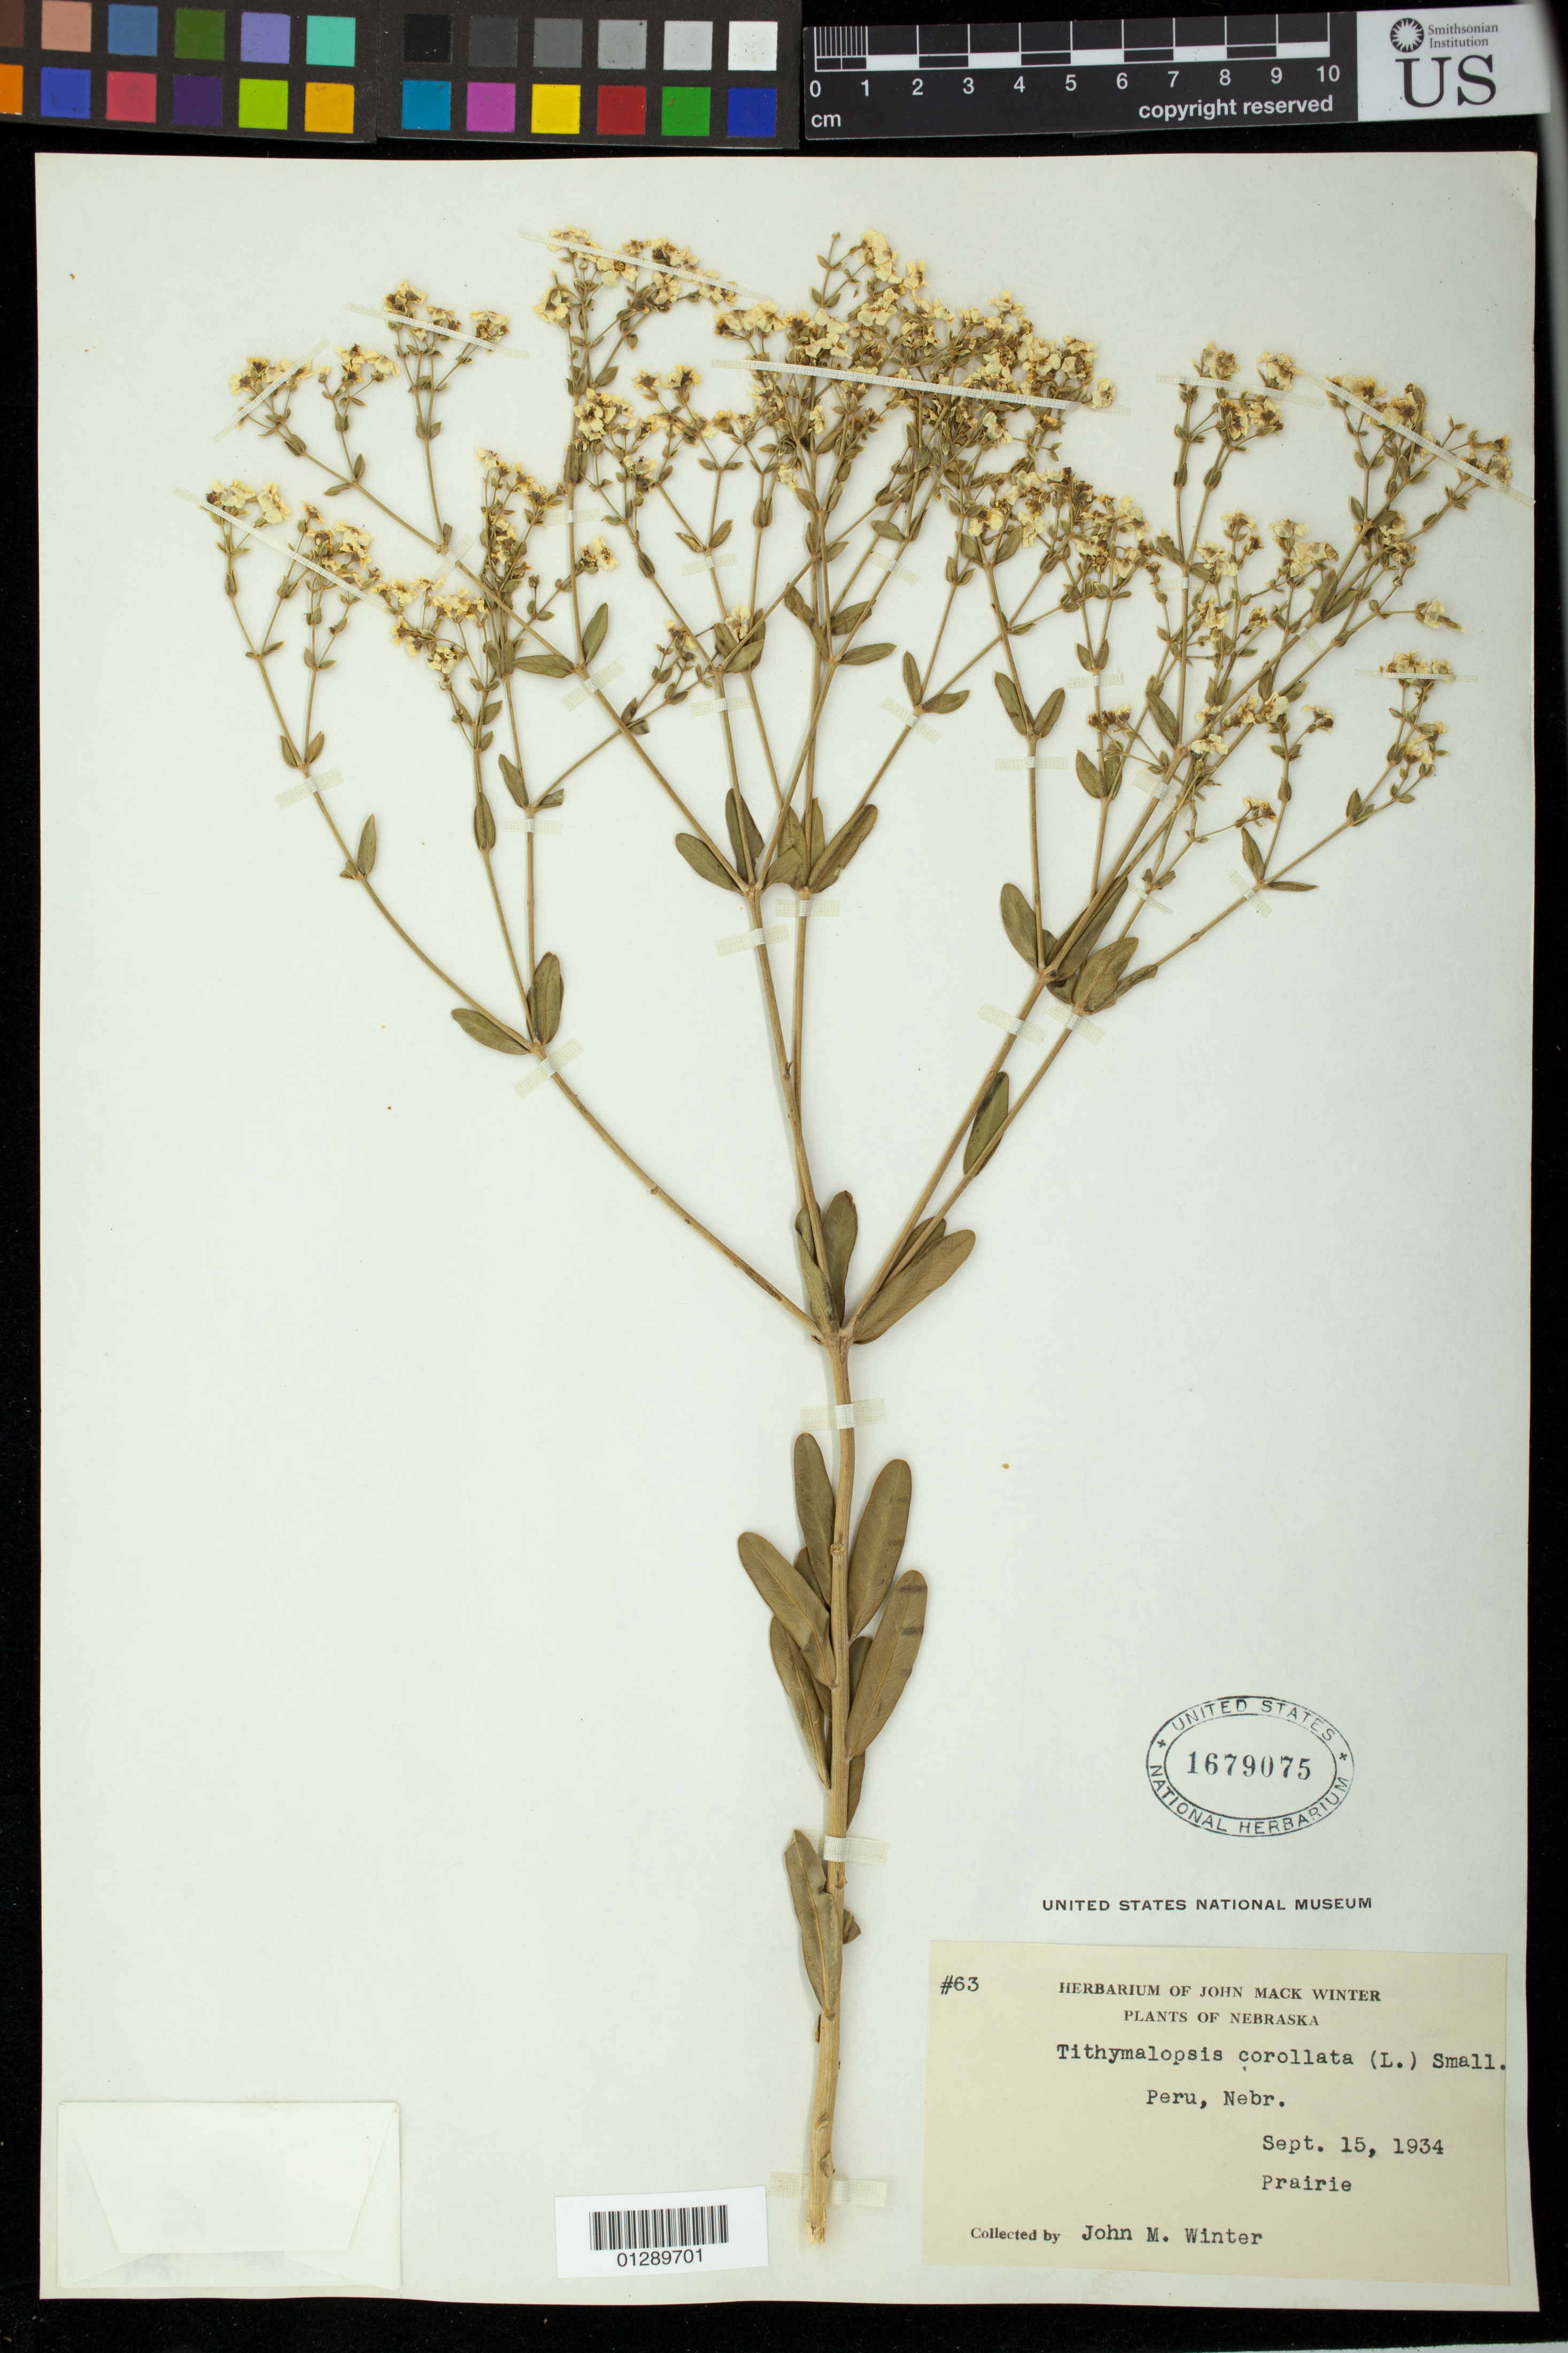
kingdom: Plantae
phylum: Tracheophyta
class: Magnoliopsida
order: Malpighiales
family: Euphorbiaceae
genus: Euphorbia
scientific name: Euphorbia corollata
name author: L.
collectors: J. M. Winter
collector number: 63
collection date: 1934-09-15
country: United States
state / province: Nebraska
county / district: Nemaha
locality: Peru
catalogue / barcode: US 1679075